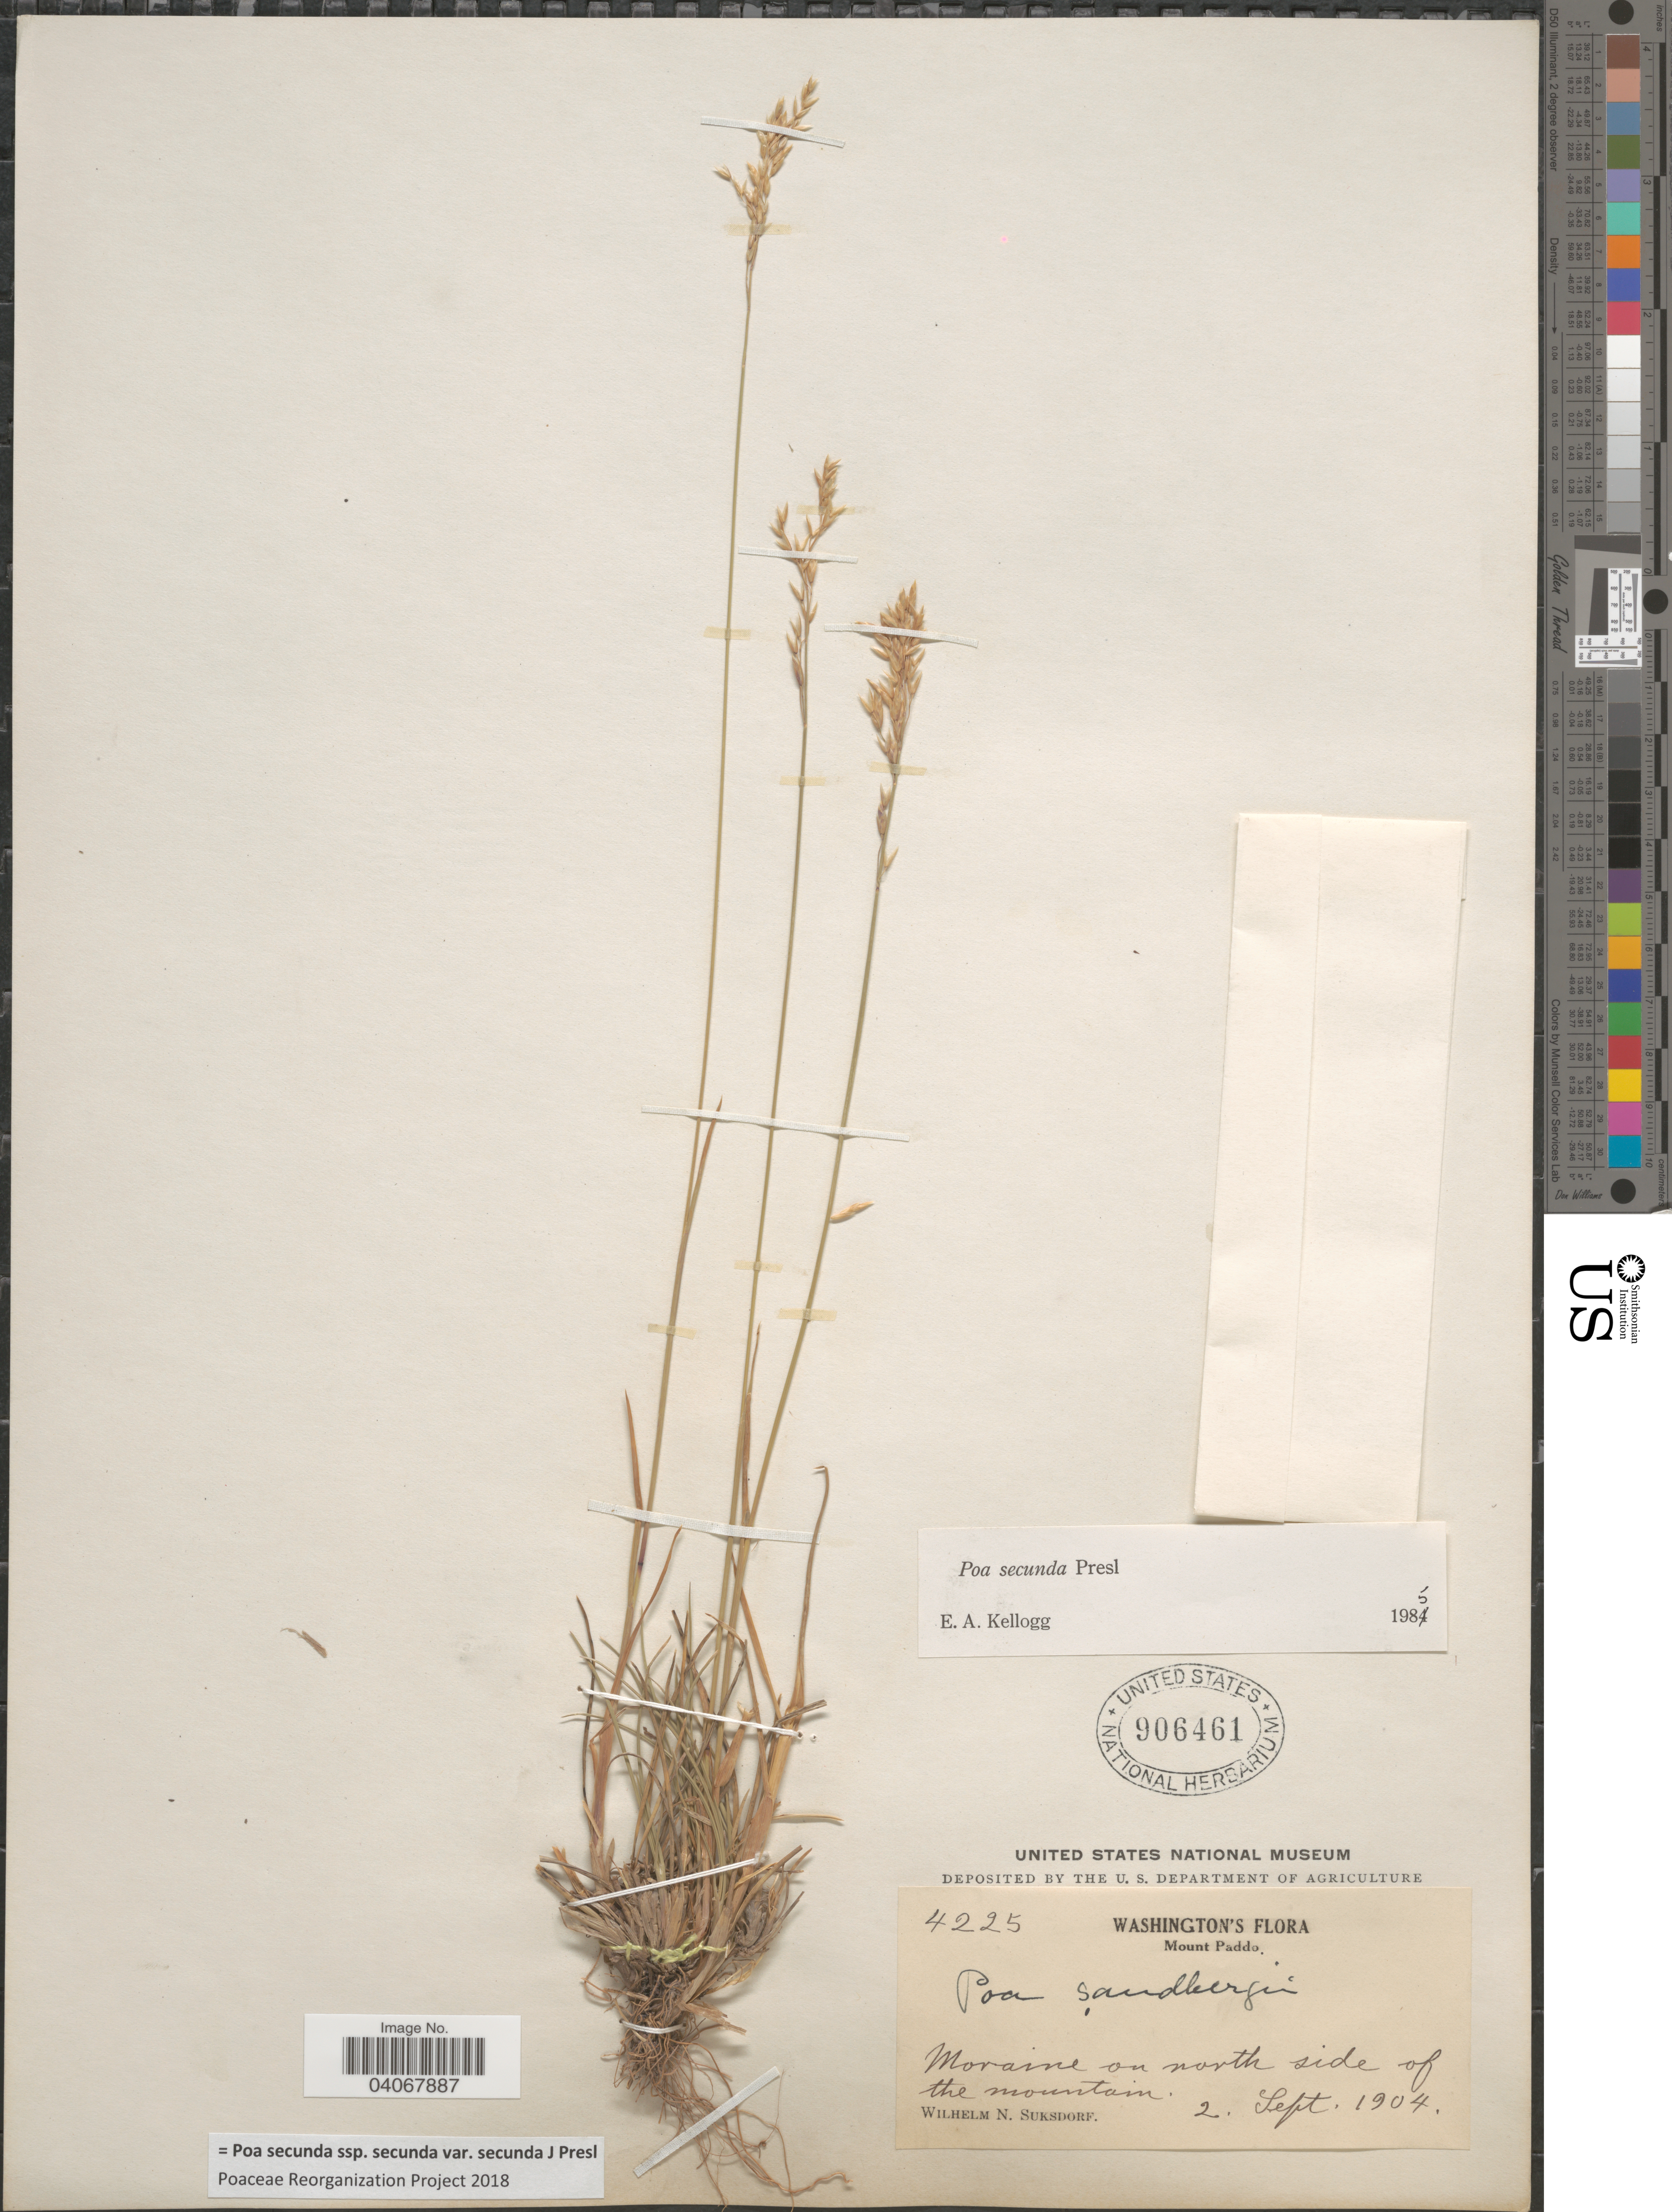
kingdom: Plantae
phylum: Tracheophyta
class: Liliopsida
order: Poales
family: Poaceae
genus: Poa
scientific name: Poa secunda subsp. secunda var. secunda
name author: J. Presl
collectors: W. N. Suksdorf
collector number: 4225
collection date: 1904-09-02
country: United States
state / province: Washington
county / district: Skamania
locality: Mount Paddo. Moraine on north side of the mountain.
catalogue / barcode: US 906461